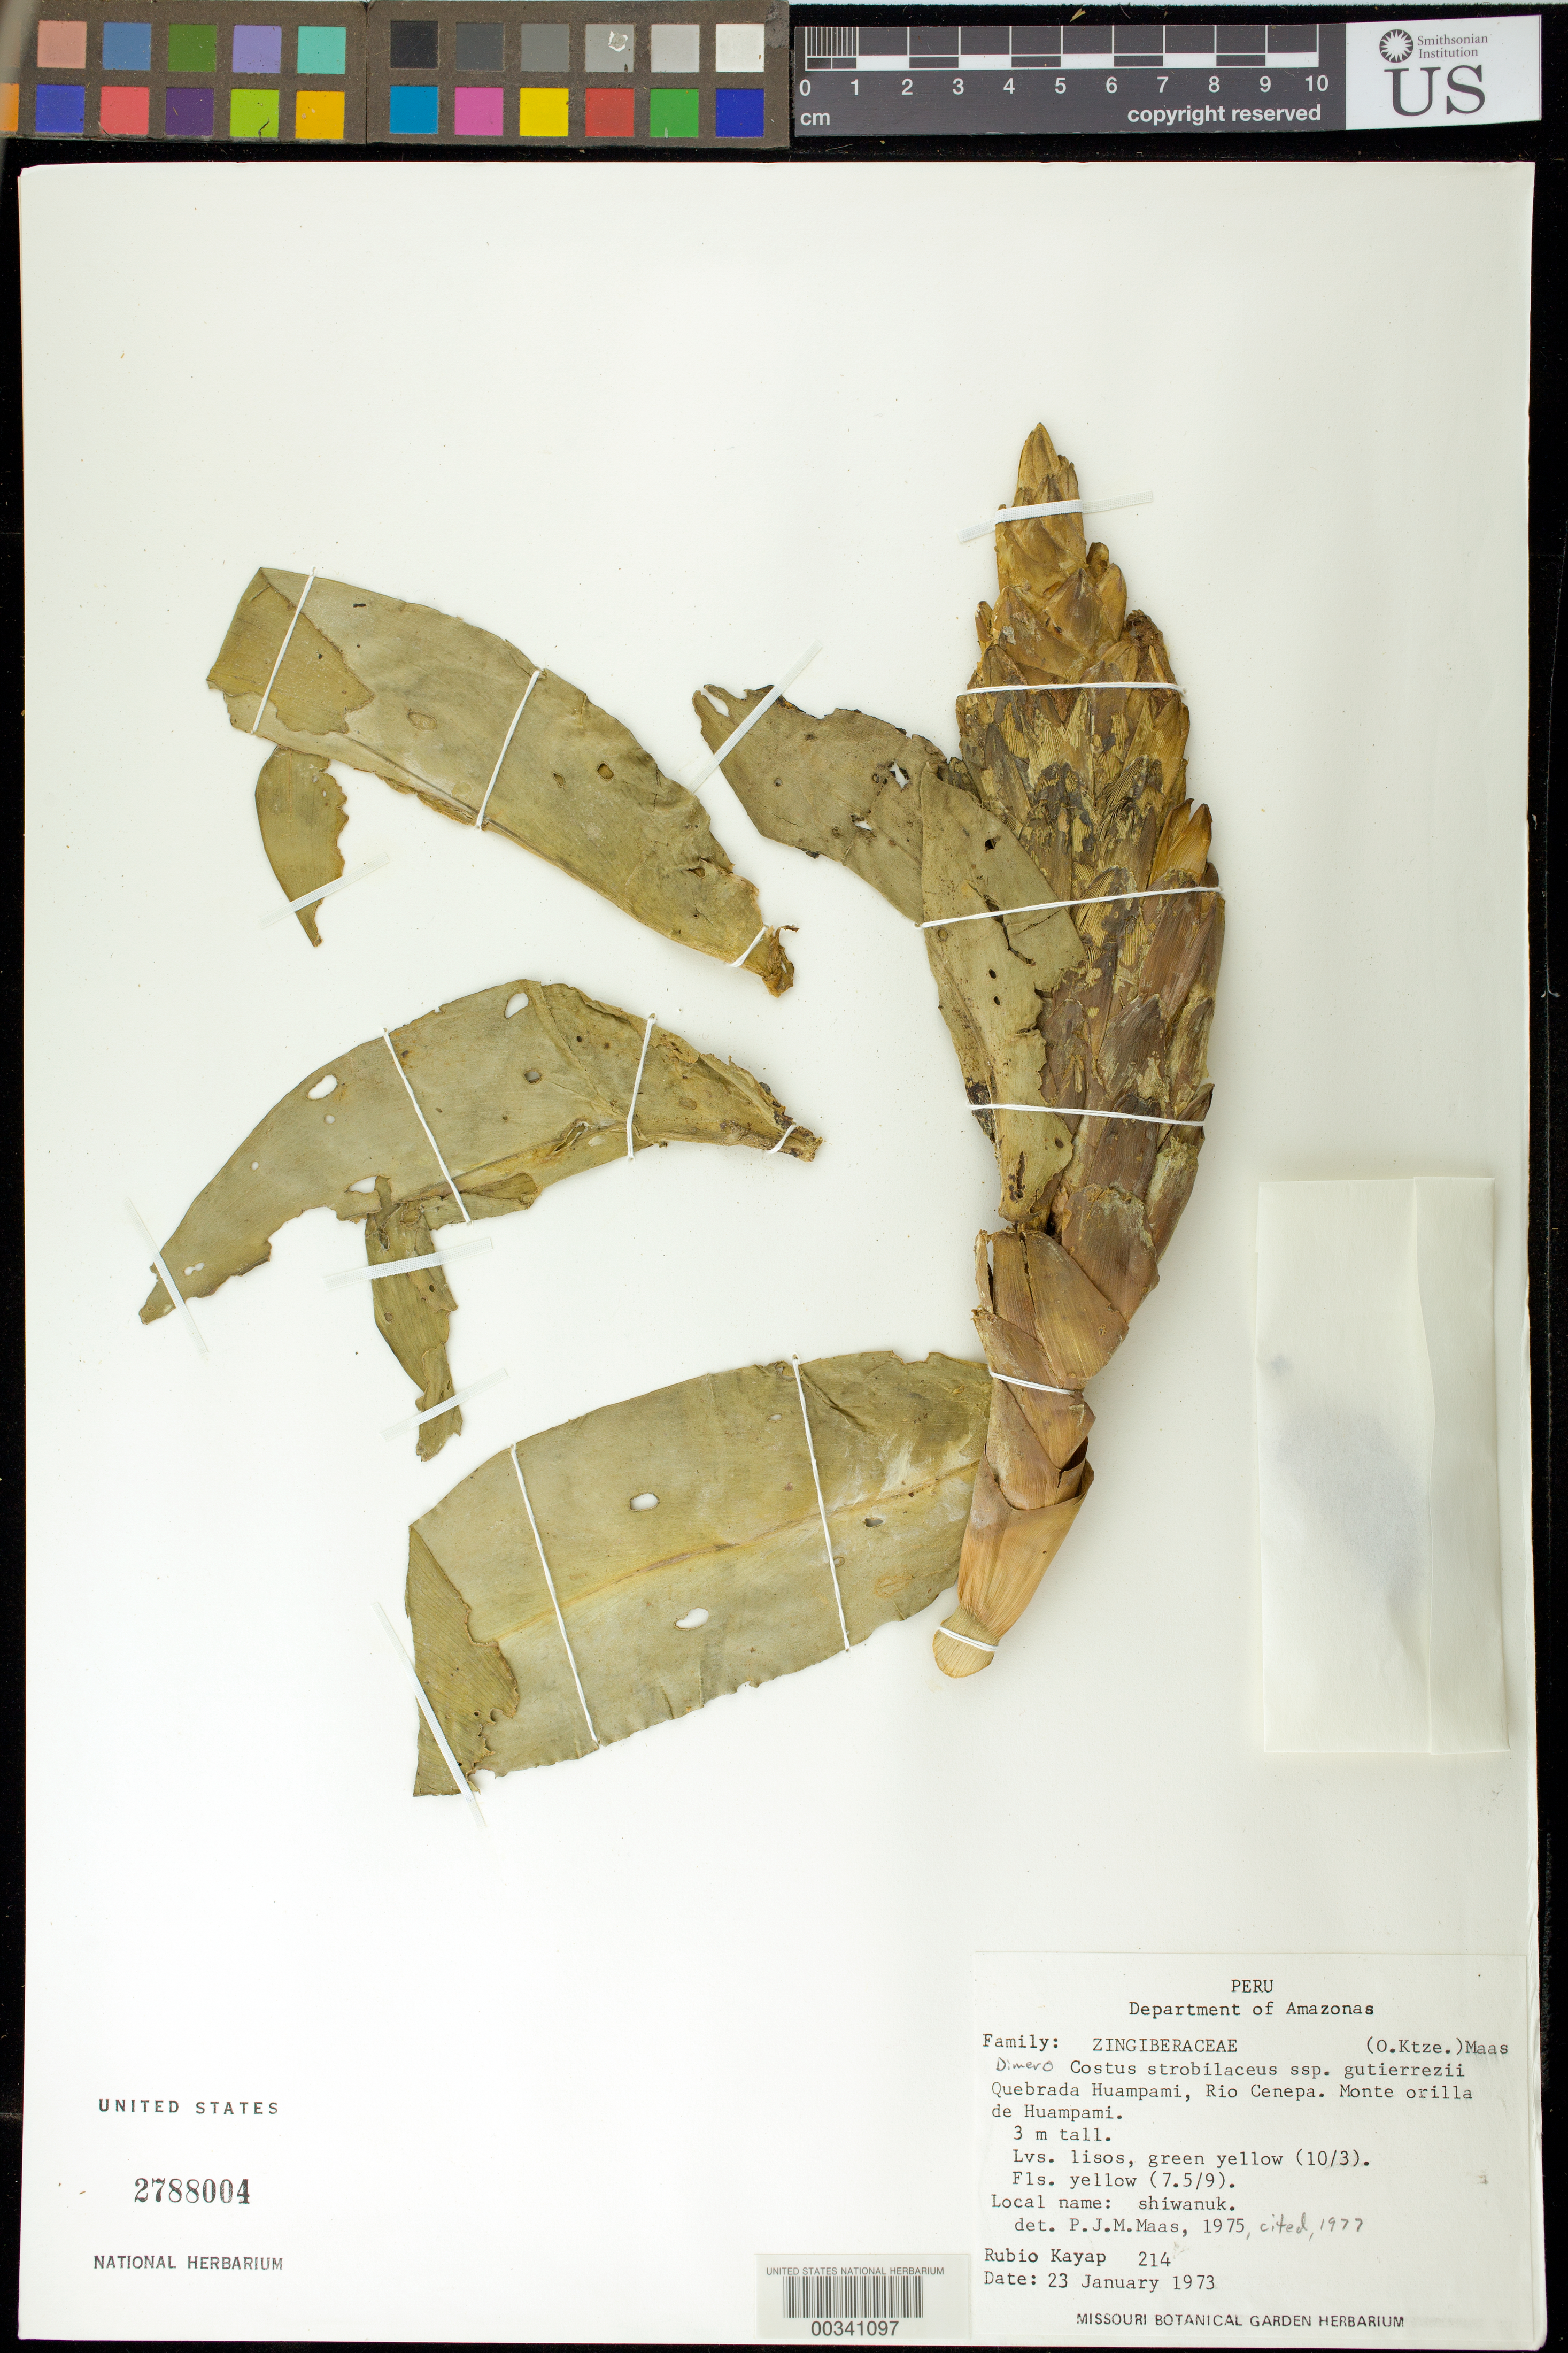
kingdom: Plantae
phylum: Tracheophyta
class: Liliopsida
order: Zingiberales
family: Costaceae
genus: Dimerocostus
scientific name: Dimerocostus strobilaceus subsp. gutierrezii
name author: (Kuntze) Maas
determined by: Maas, Paul J. M.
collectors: R. Kayap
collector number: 214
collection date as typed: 23 Jan 1973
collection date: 1973-01-23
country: Peru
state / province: Amazonas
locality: Quebrada Huampami, Río Cenepa, monte orilla de Huampami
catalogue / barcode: US 2788004